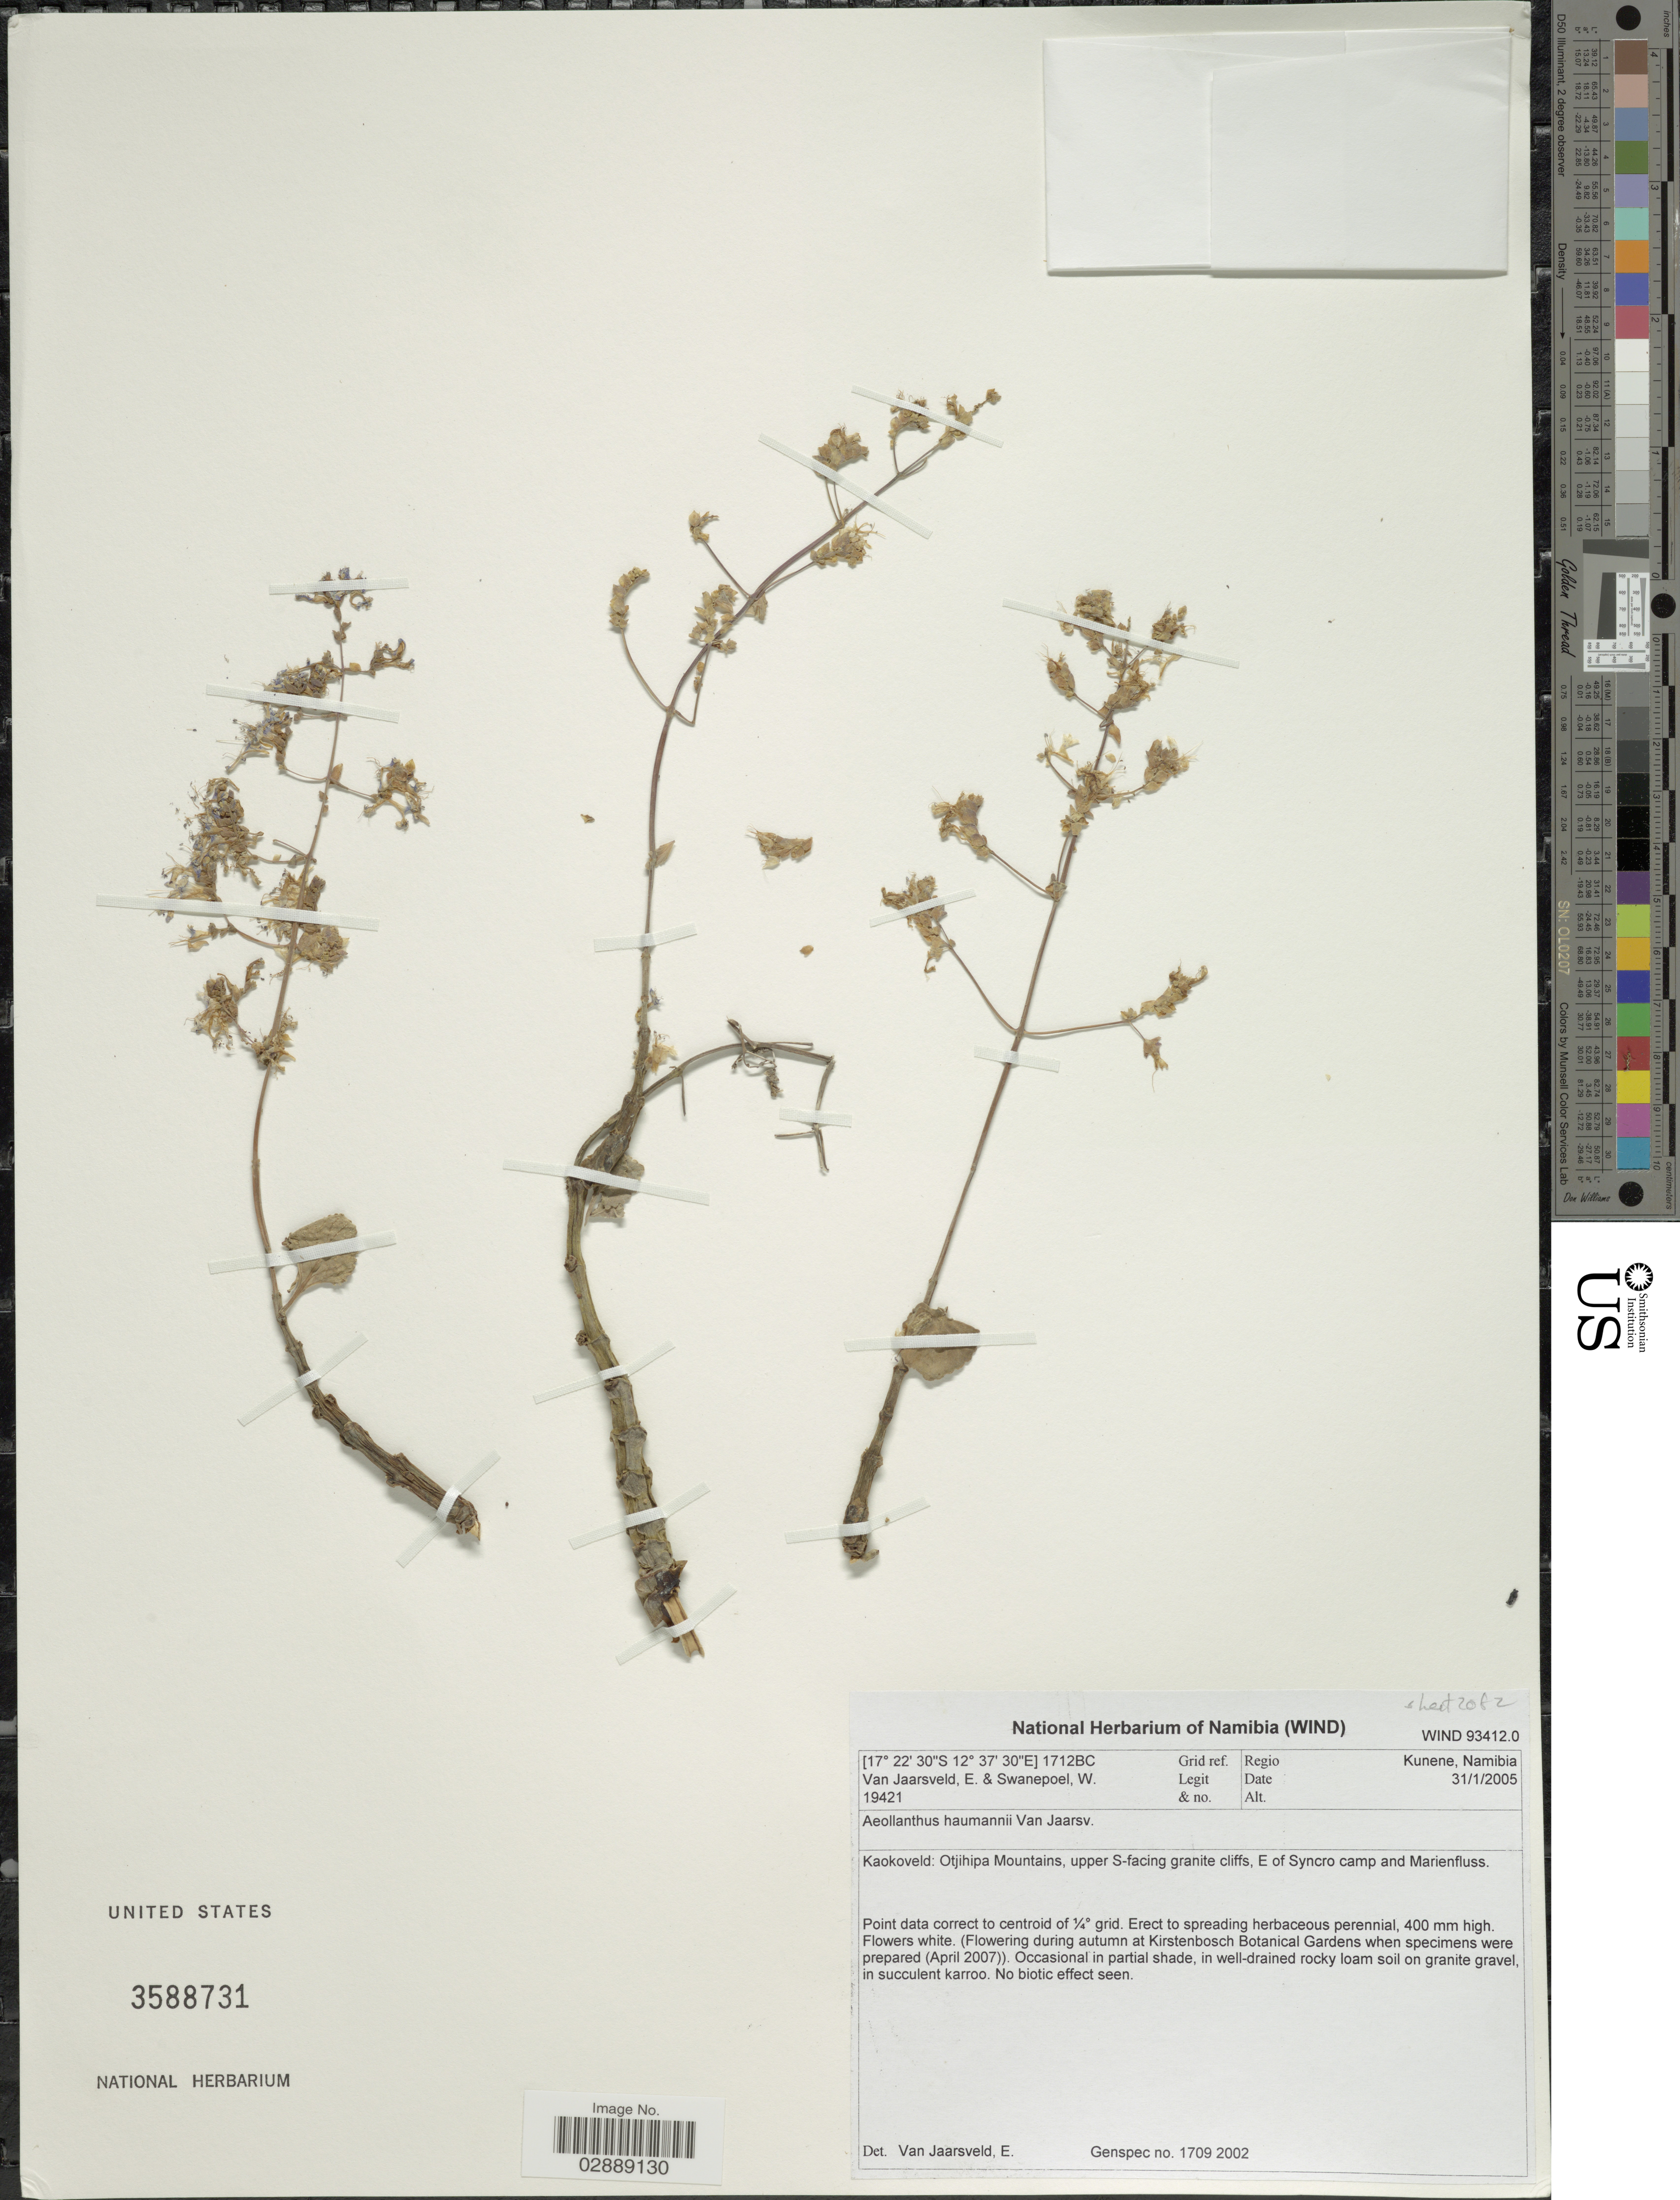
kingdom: Plantae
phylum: Tracheophyta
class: Magnoliopsida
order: Lamiales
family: Lamiaceae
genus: Aeollanthus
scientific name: Aeollanthus haumannii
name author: van Jaarsv.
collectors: E. van Jaarsveld & W. Swanepoel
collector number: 19421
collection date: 2005-01-31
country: Namibia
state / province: Kunene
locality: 1712BC Grid ref. Regio Kunene. Kaokoveld: Otjihipa Mountains, upper S-facing granite cliffs, E of Syncro camp and Marienfluss.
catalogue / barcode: US 3588731